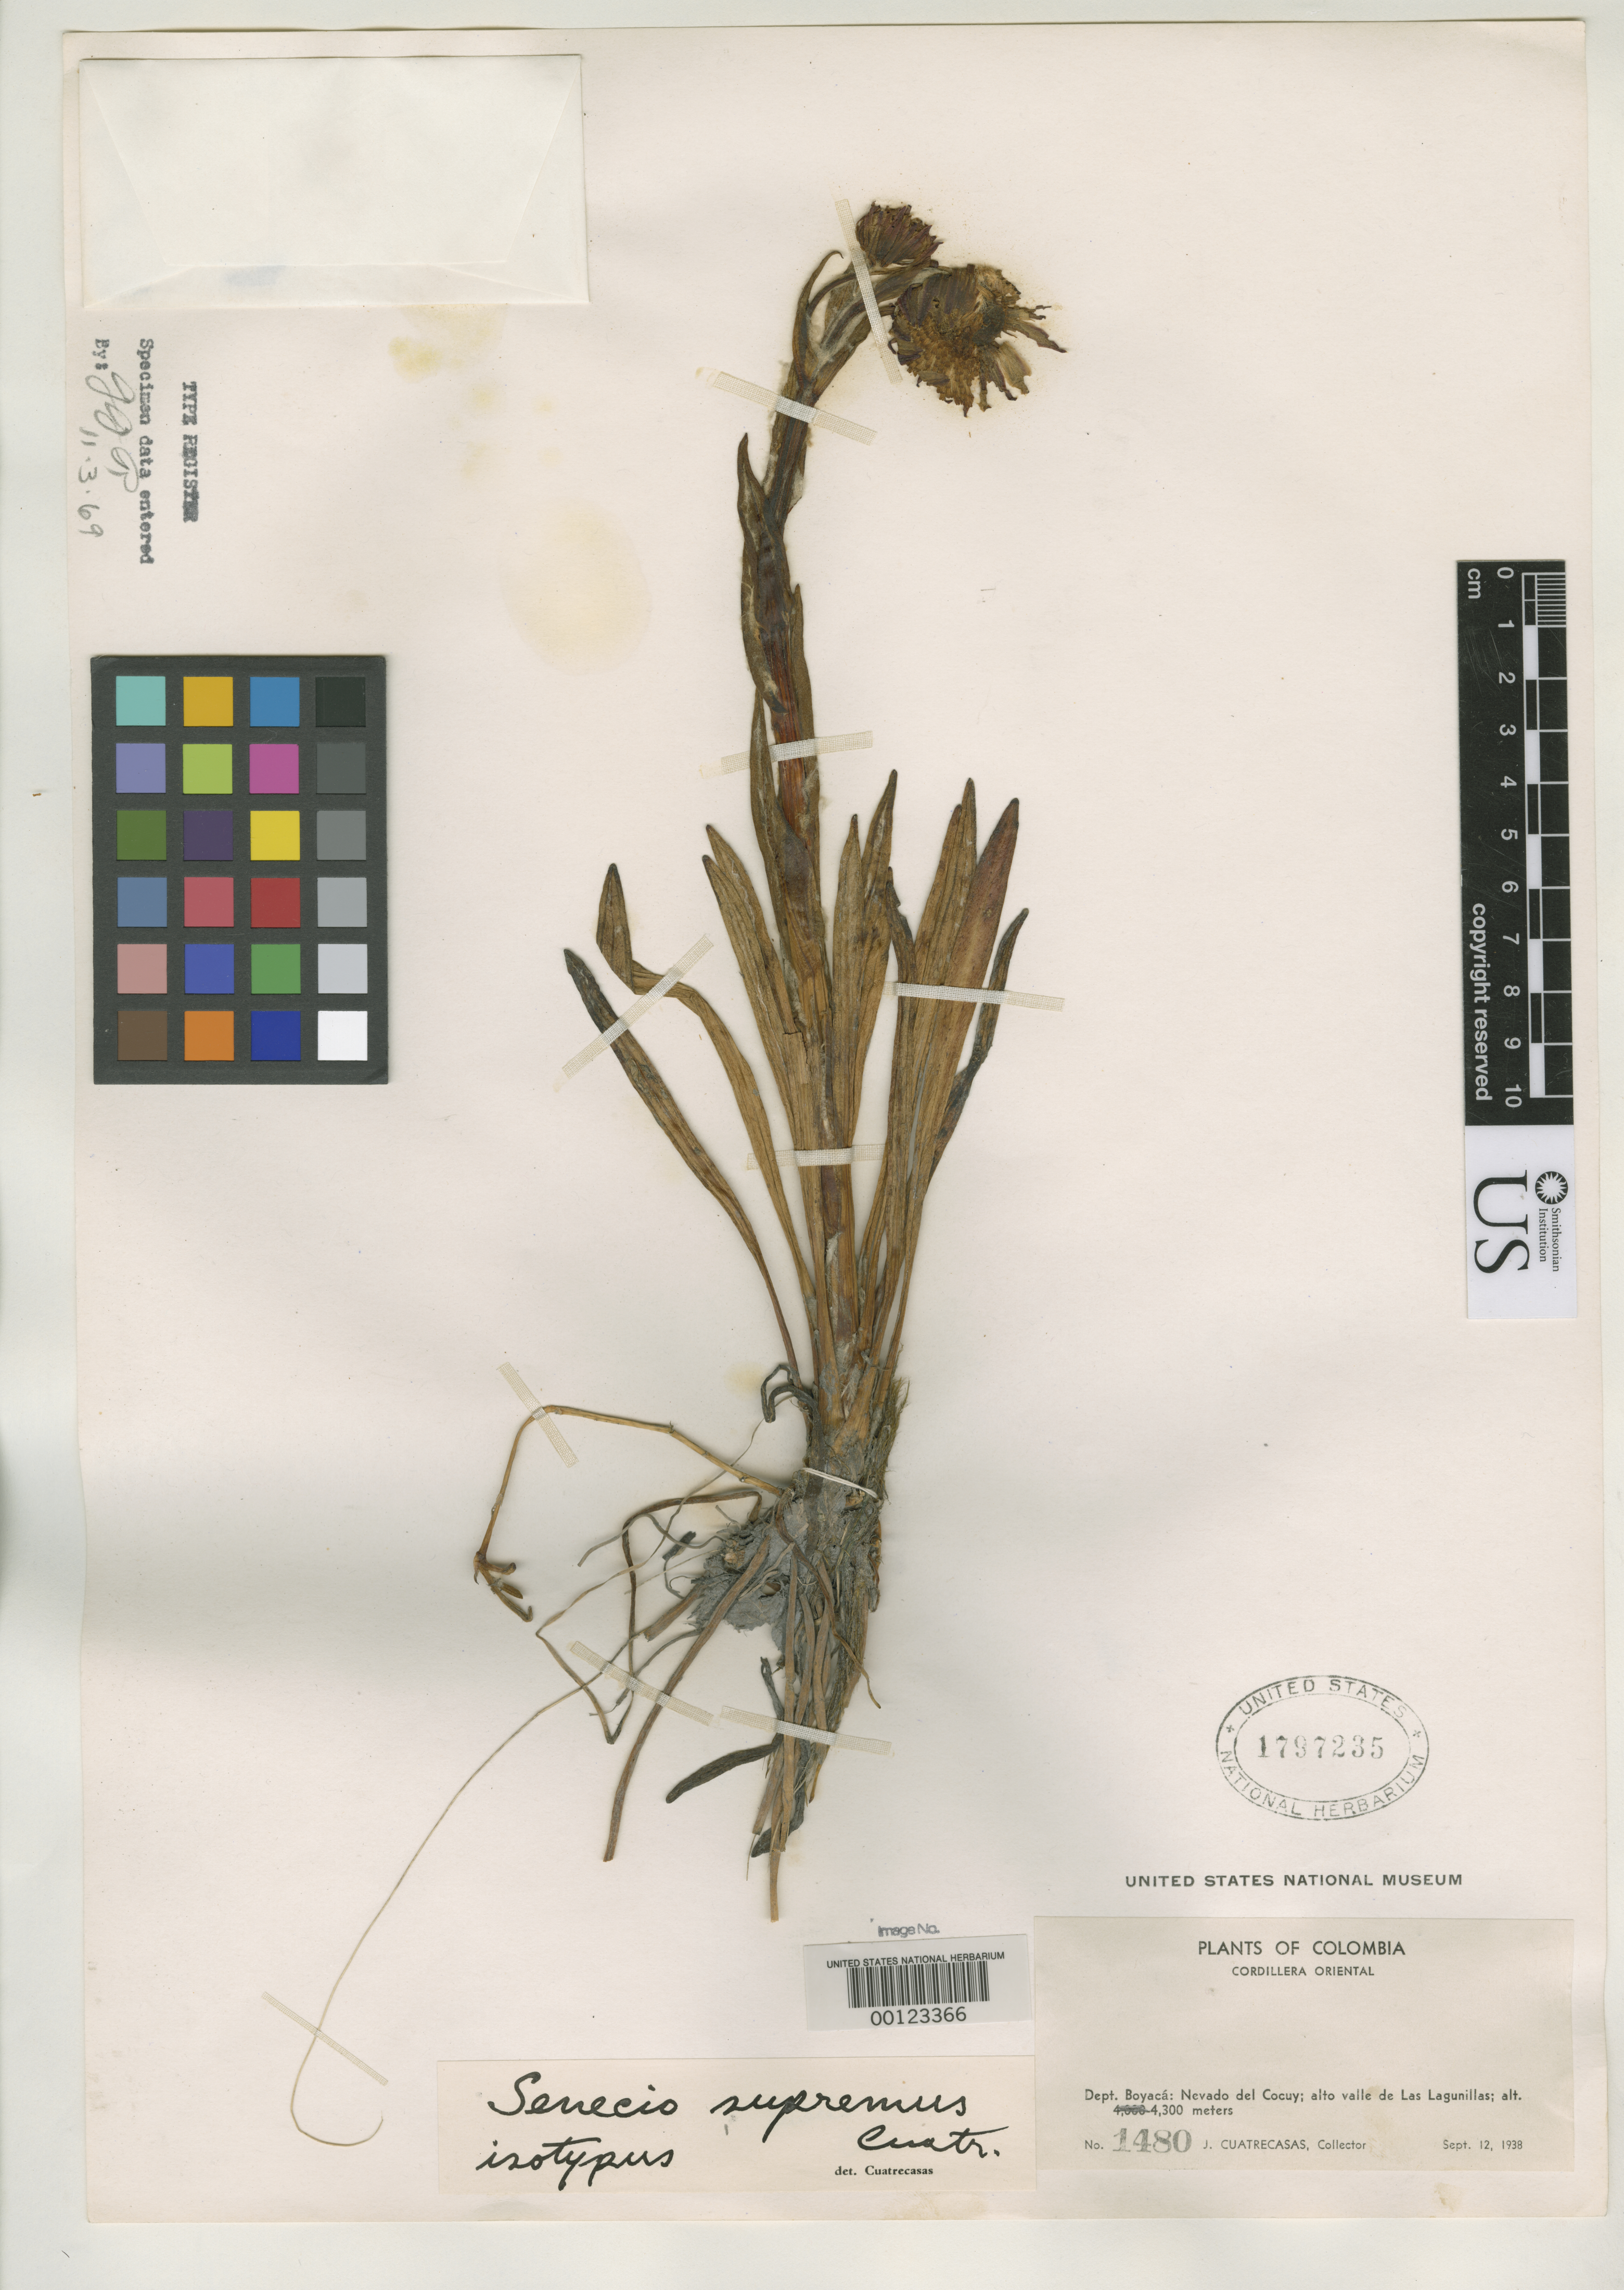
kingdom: Plantae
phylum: Tracheophyta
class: Magnoliopsida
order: Asterales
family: Asteraceae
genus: Senecio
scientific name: Senecio supremus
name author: Cuatrec.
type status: Isotype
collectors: J. Cuatrecasas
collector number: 1480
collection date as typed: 12 Sep 1938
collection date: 1938-09-12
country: Colombia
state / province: Boyacá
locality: Las Lagunillas.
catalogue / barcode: US 1797235